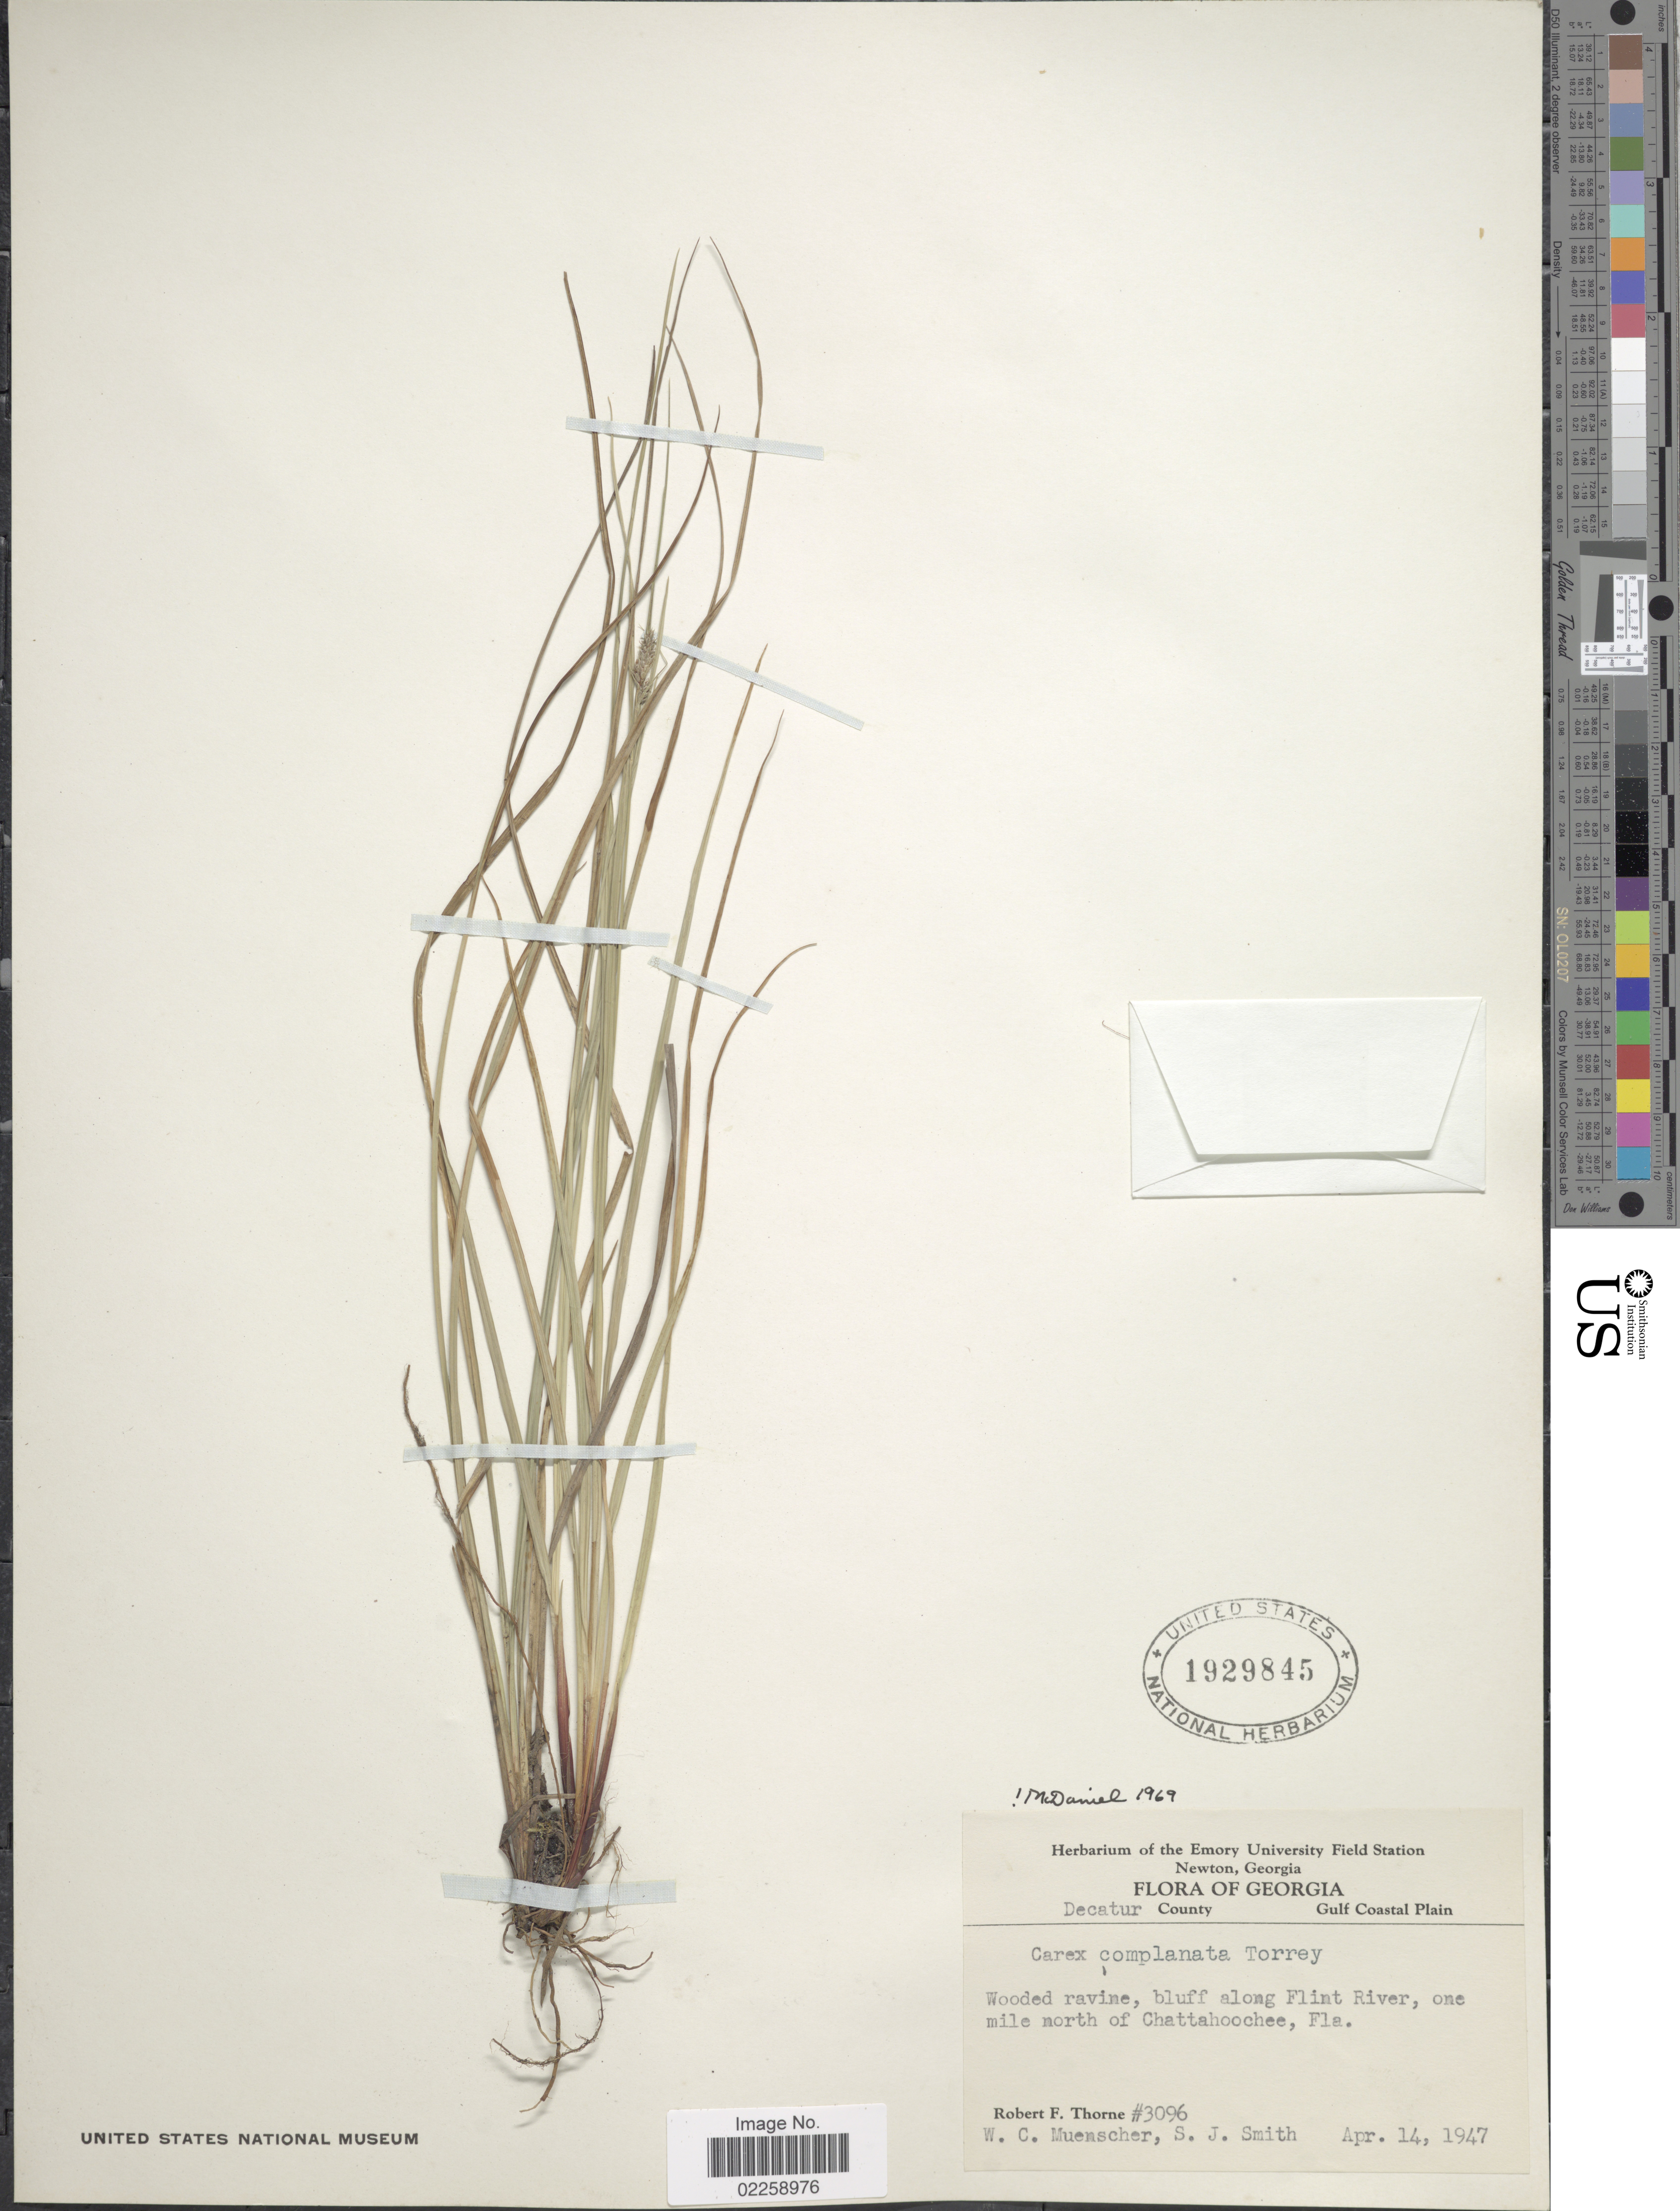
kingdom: Plantae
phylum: Tracheophyta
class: Liliopsida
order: Poales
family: Cyperaceae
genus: Carex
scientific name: Carex complanata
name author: Torr. & Hook.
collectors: R. F. Thorne, W. Muenscher & S. Smith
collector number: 3096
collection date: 1947-04-14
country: United States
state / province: Florida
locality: Decatur County, Gulf Coastal Plain, Wooded ravine, bluff along Flint River, one mile north of Chattahoochee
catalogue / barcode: US 1929845